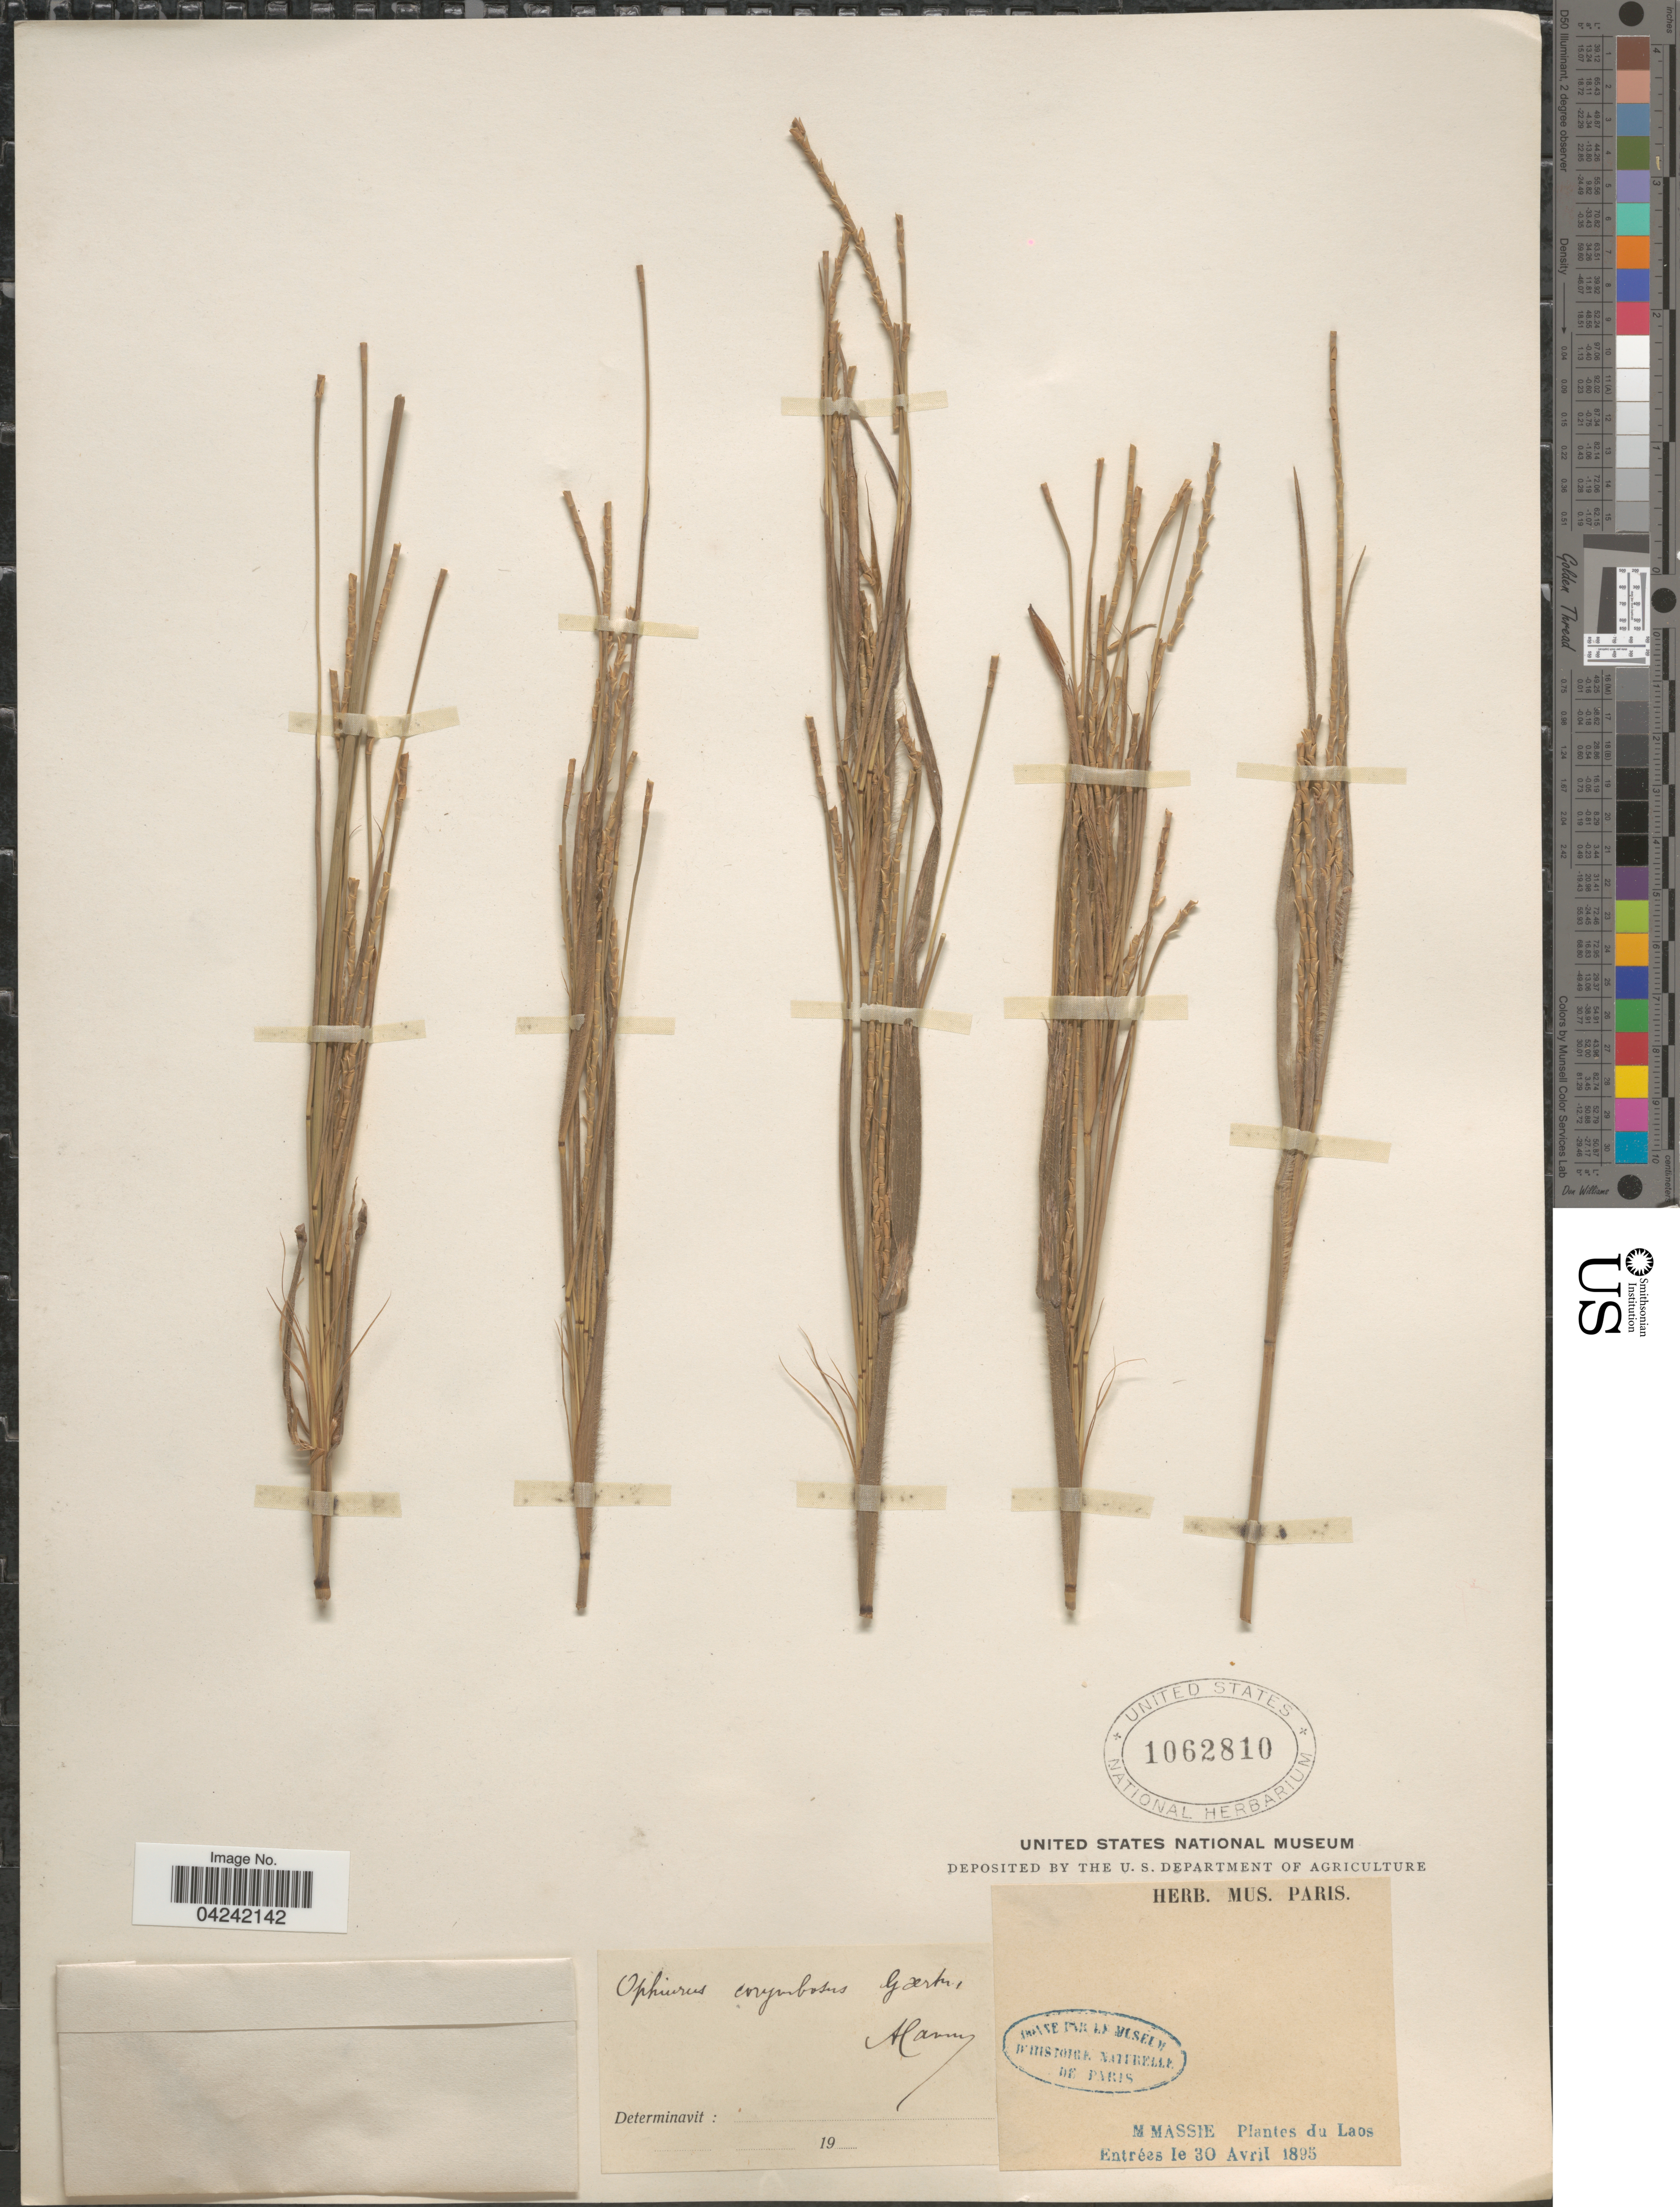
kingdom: Plantae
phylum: Tracheophyta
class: Liliopsida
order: Poales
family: Poaceae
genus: Ophiuros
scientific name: Ophiuros sp.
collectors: M. Massie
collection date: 1895-04-30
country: Laos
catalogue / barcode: US 1062810